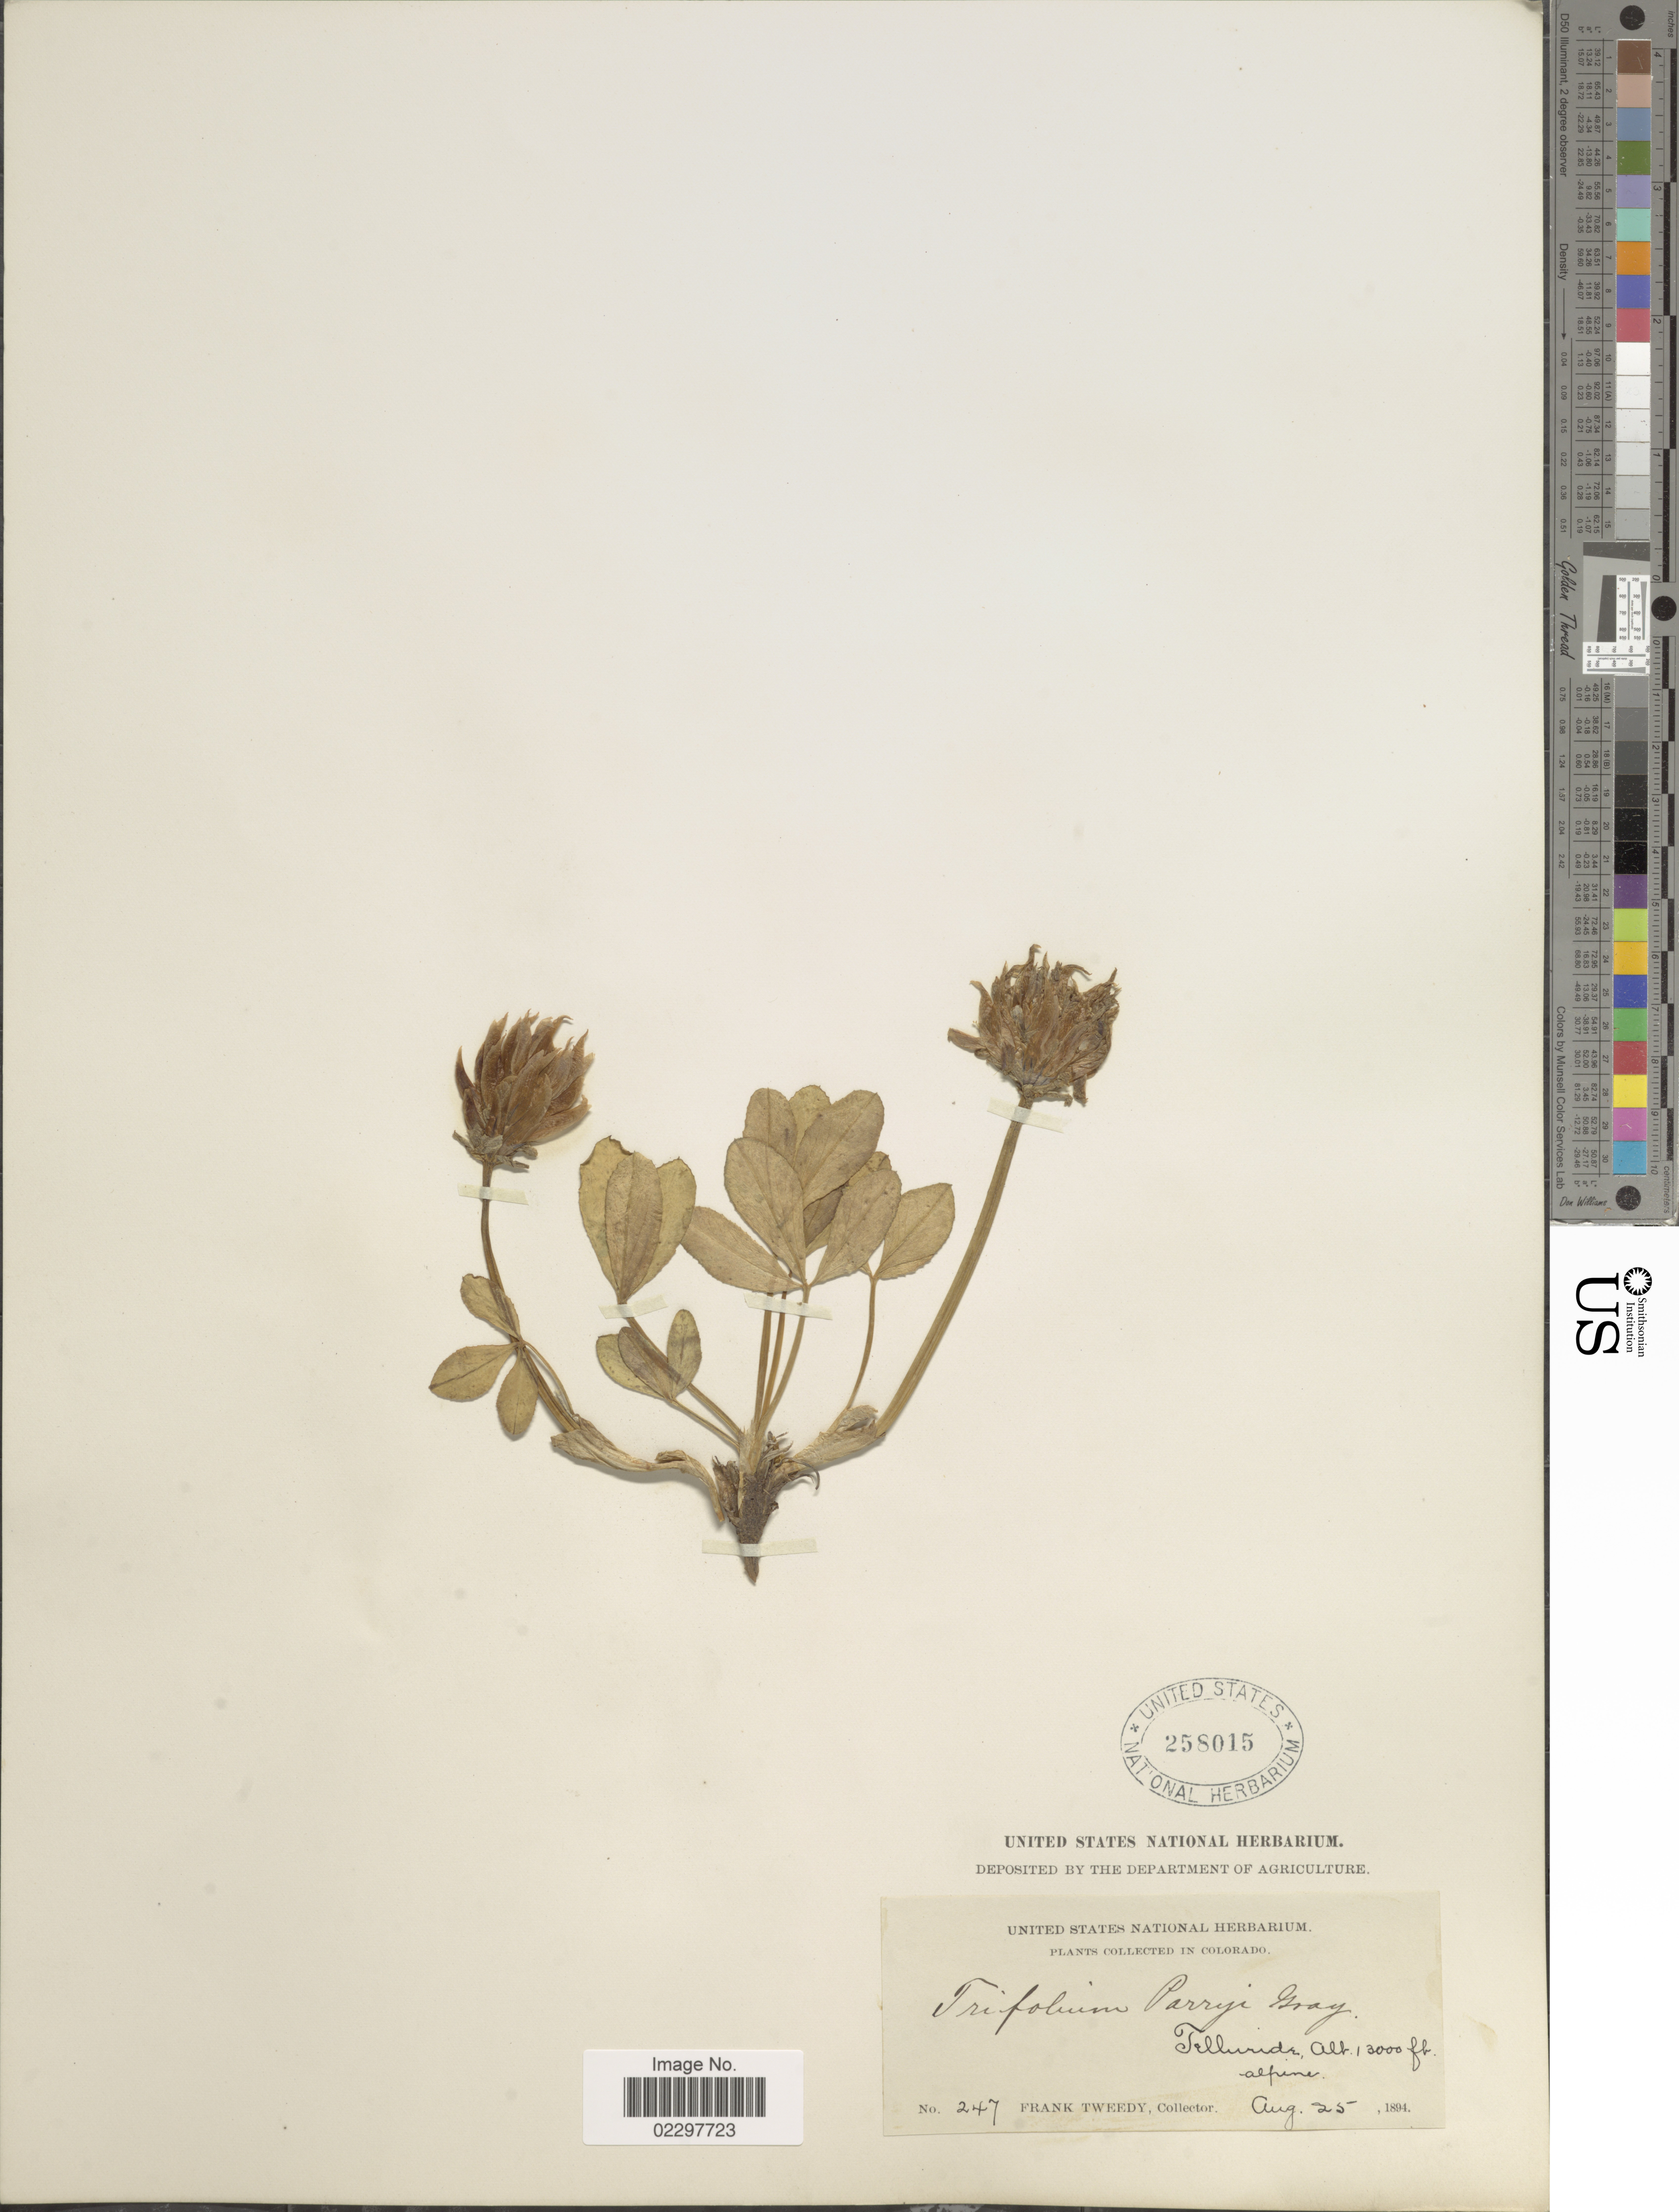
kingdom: Plantae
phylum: Tracheophyta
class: Magnoliopsida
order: Fabales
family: Fabaceae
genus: Trifolium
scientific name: Trifolium parryi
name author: A. Gray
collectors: F. Tweedy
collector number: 248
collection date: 1894-08-25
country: United States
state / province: Colorado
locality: Telluvide, alpine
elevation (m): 3962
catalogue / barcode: US 258015